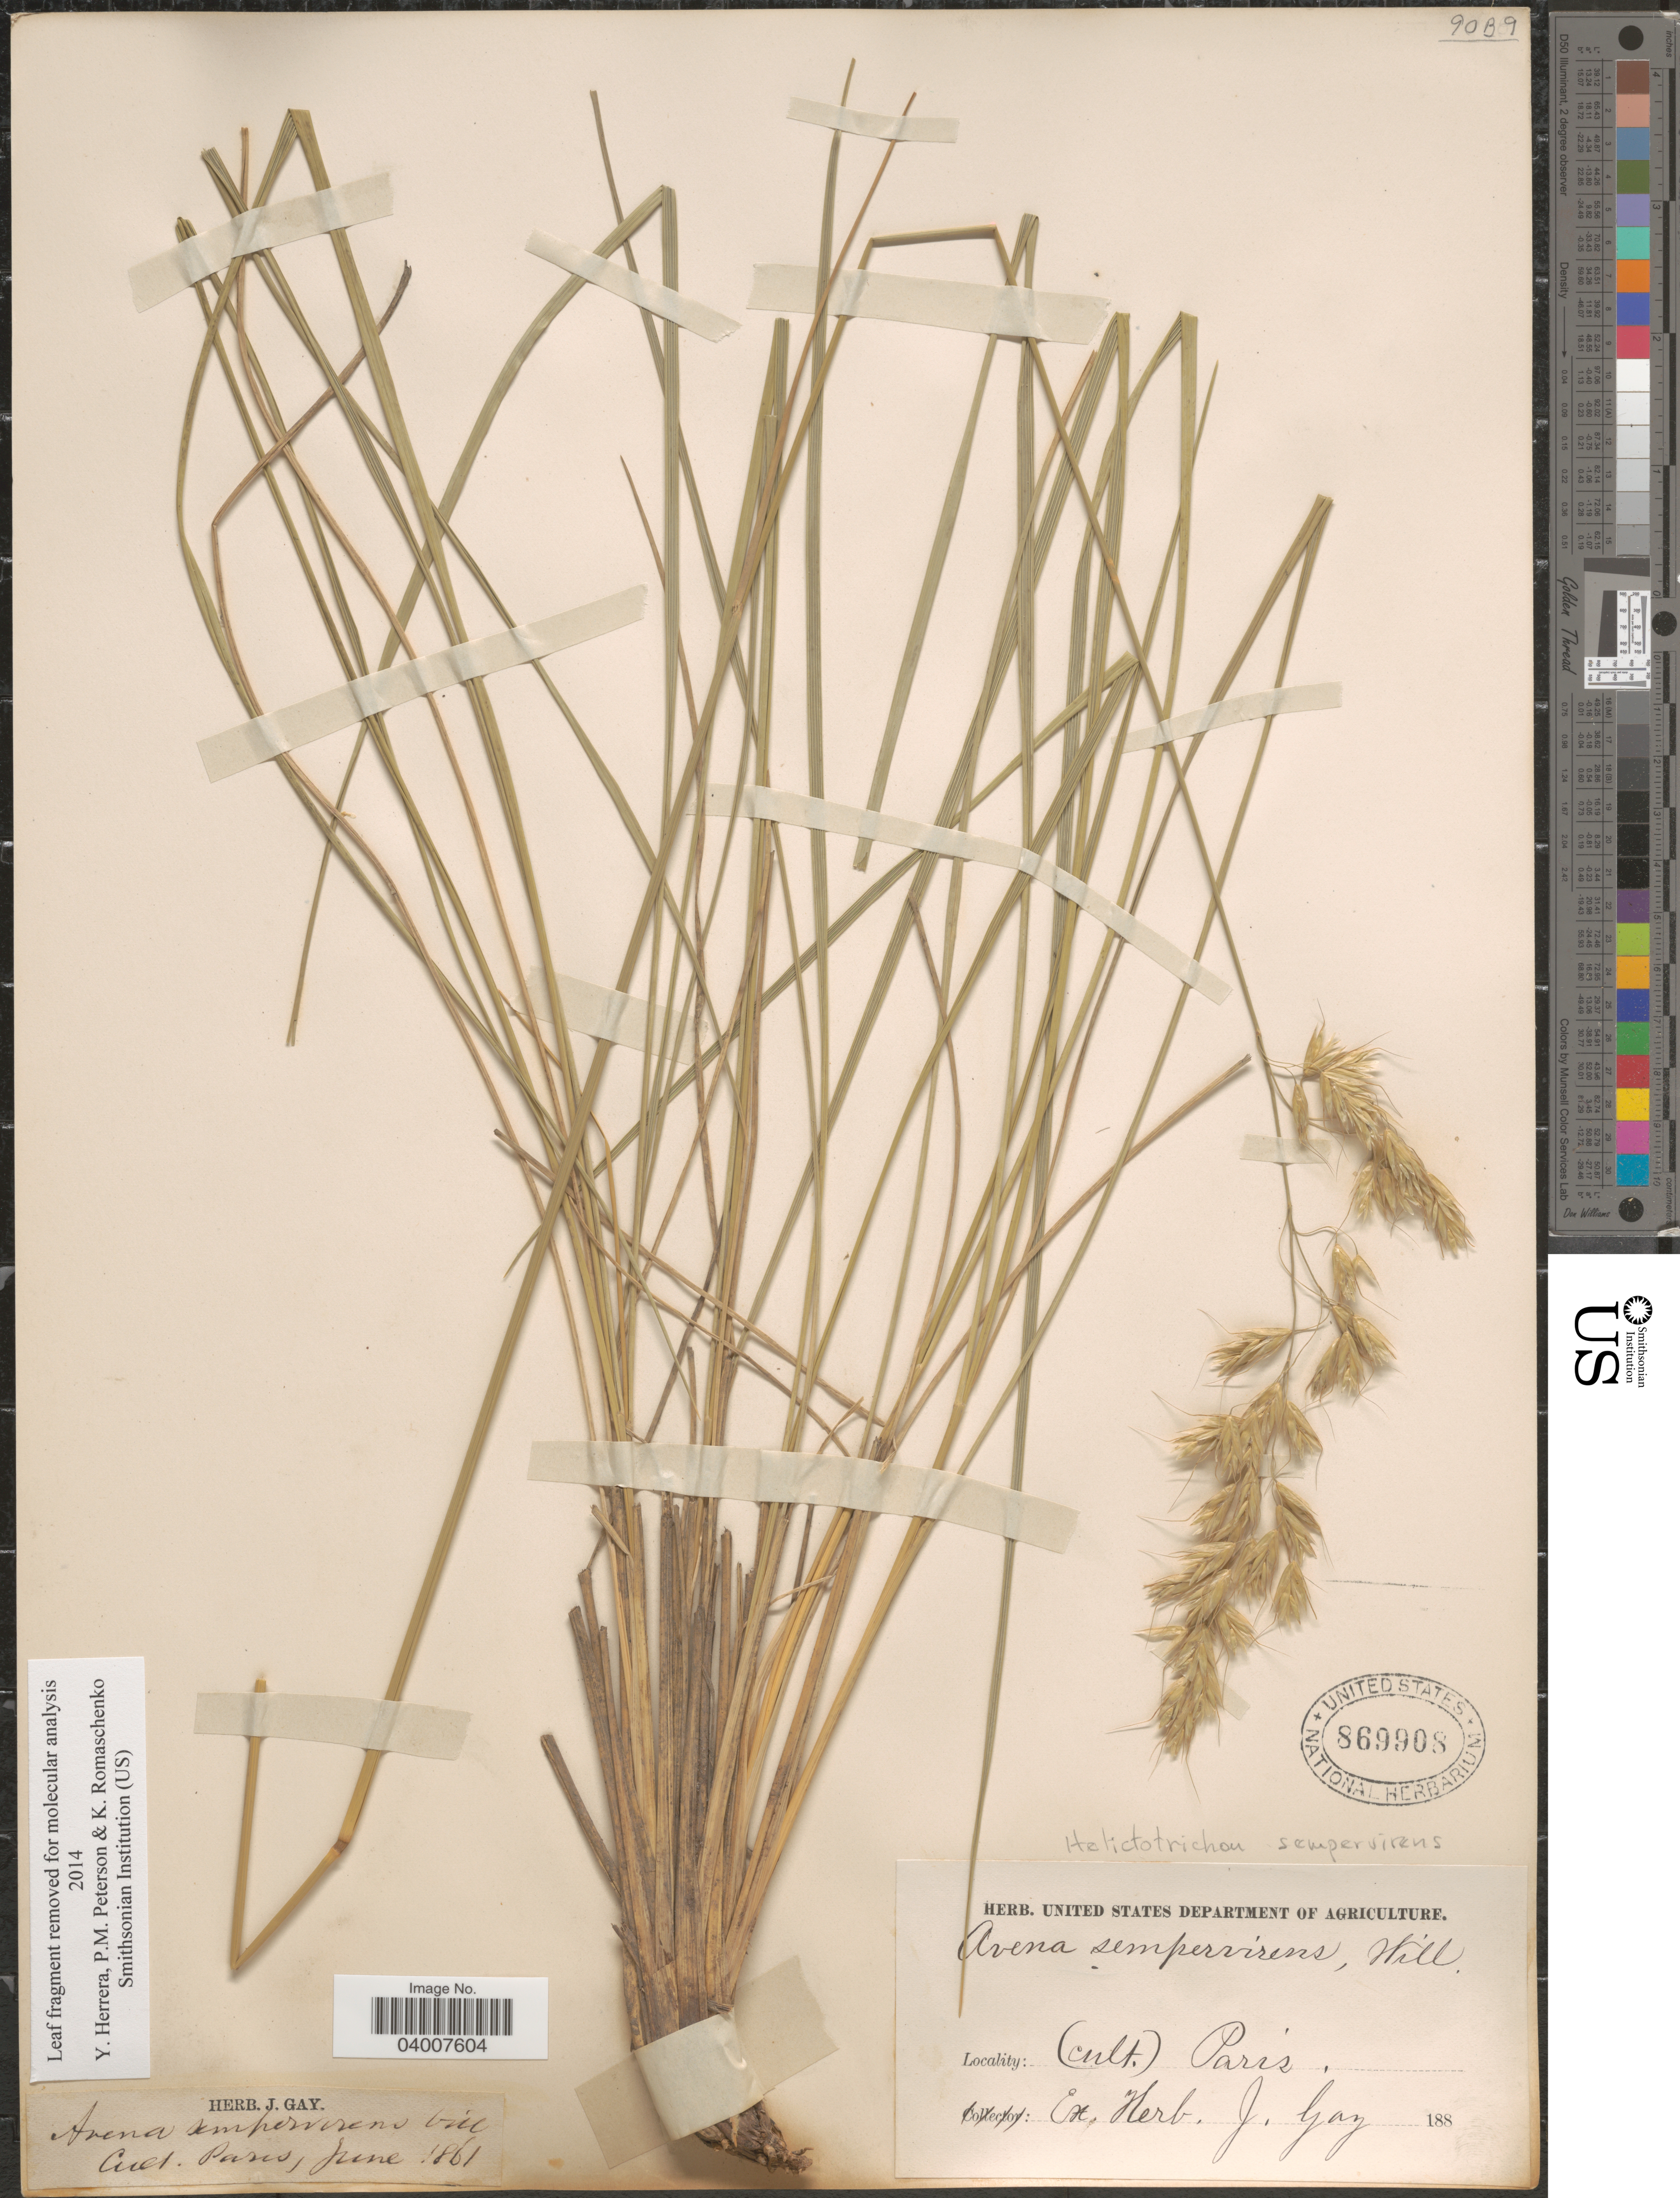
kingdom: Plantae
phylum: Tracheophyta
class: Liliopsida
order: Poales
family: Poaceae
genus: Helictotrichon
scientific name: Helictotrichon sempervirens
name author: (Vill.) Pilg.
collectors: ex herb. J. Gay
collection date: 1861-06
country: France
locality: Paris.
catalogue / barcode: US 869908